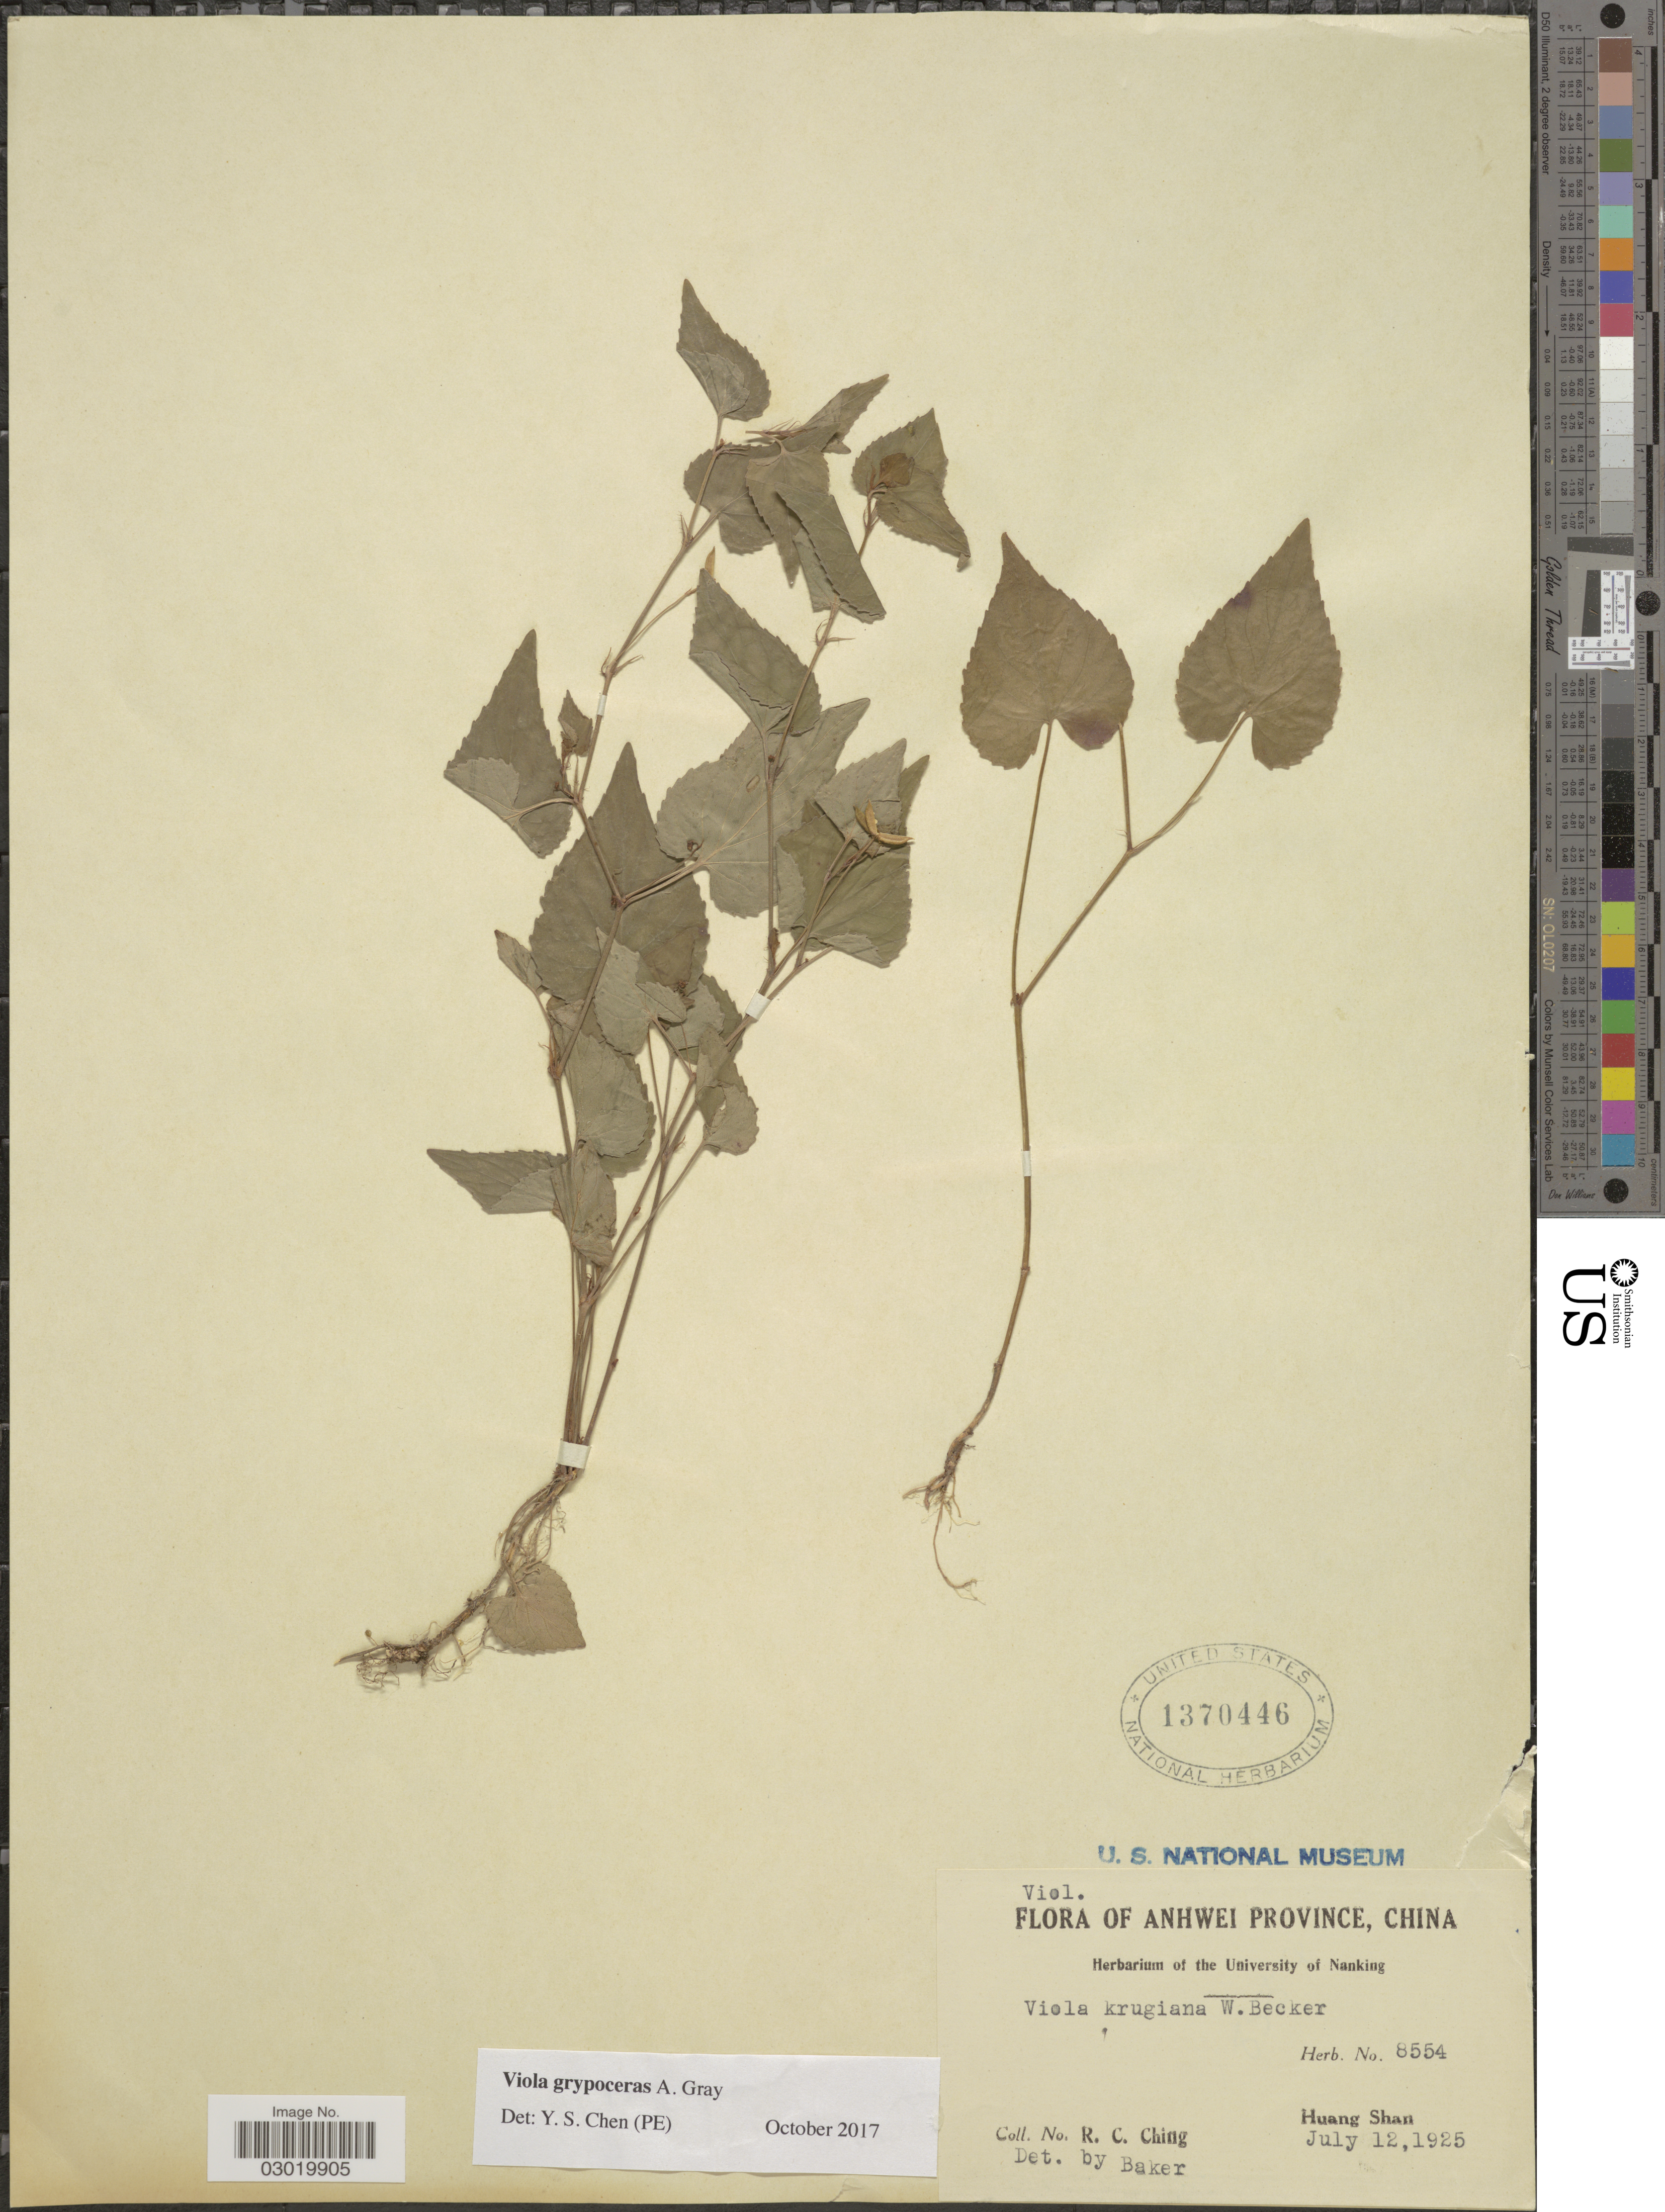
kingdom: Plantae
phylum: Tracheophyta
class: Magnoliopsida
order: Malpighiales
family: Violaceae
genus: Viola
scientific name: Viola grypoceras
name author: A. Gray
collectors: R. C. Ching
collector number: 8554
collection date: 1925-07-12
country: China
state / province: Anhui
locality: Anhwei Province. Huang Shan.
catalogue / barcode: US 1370446